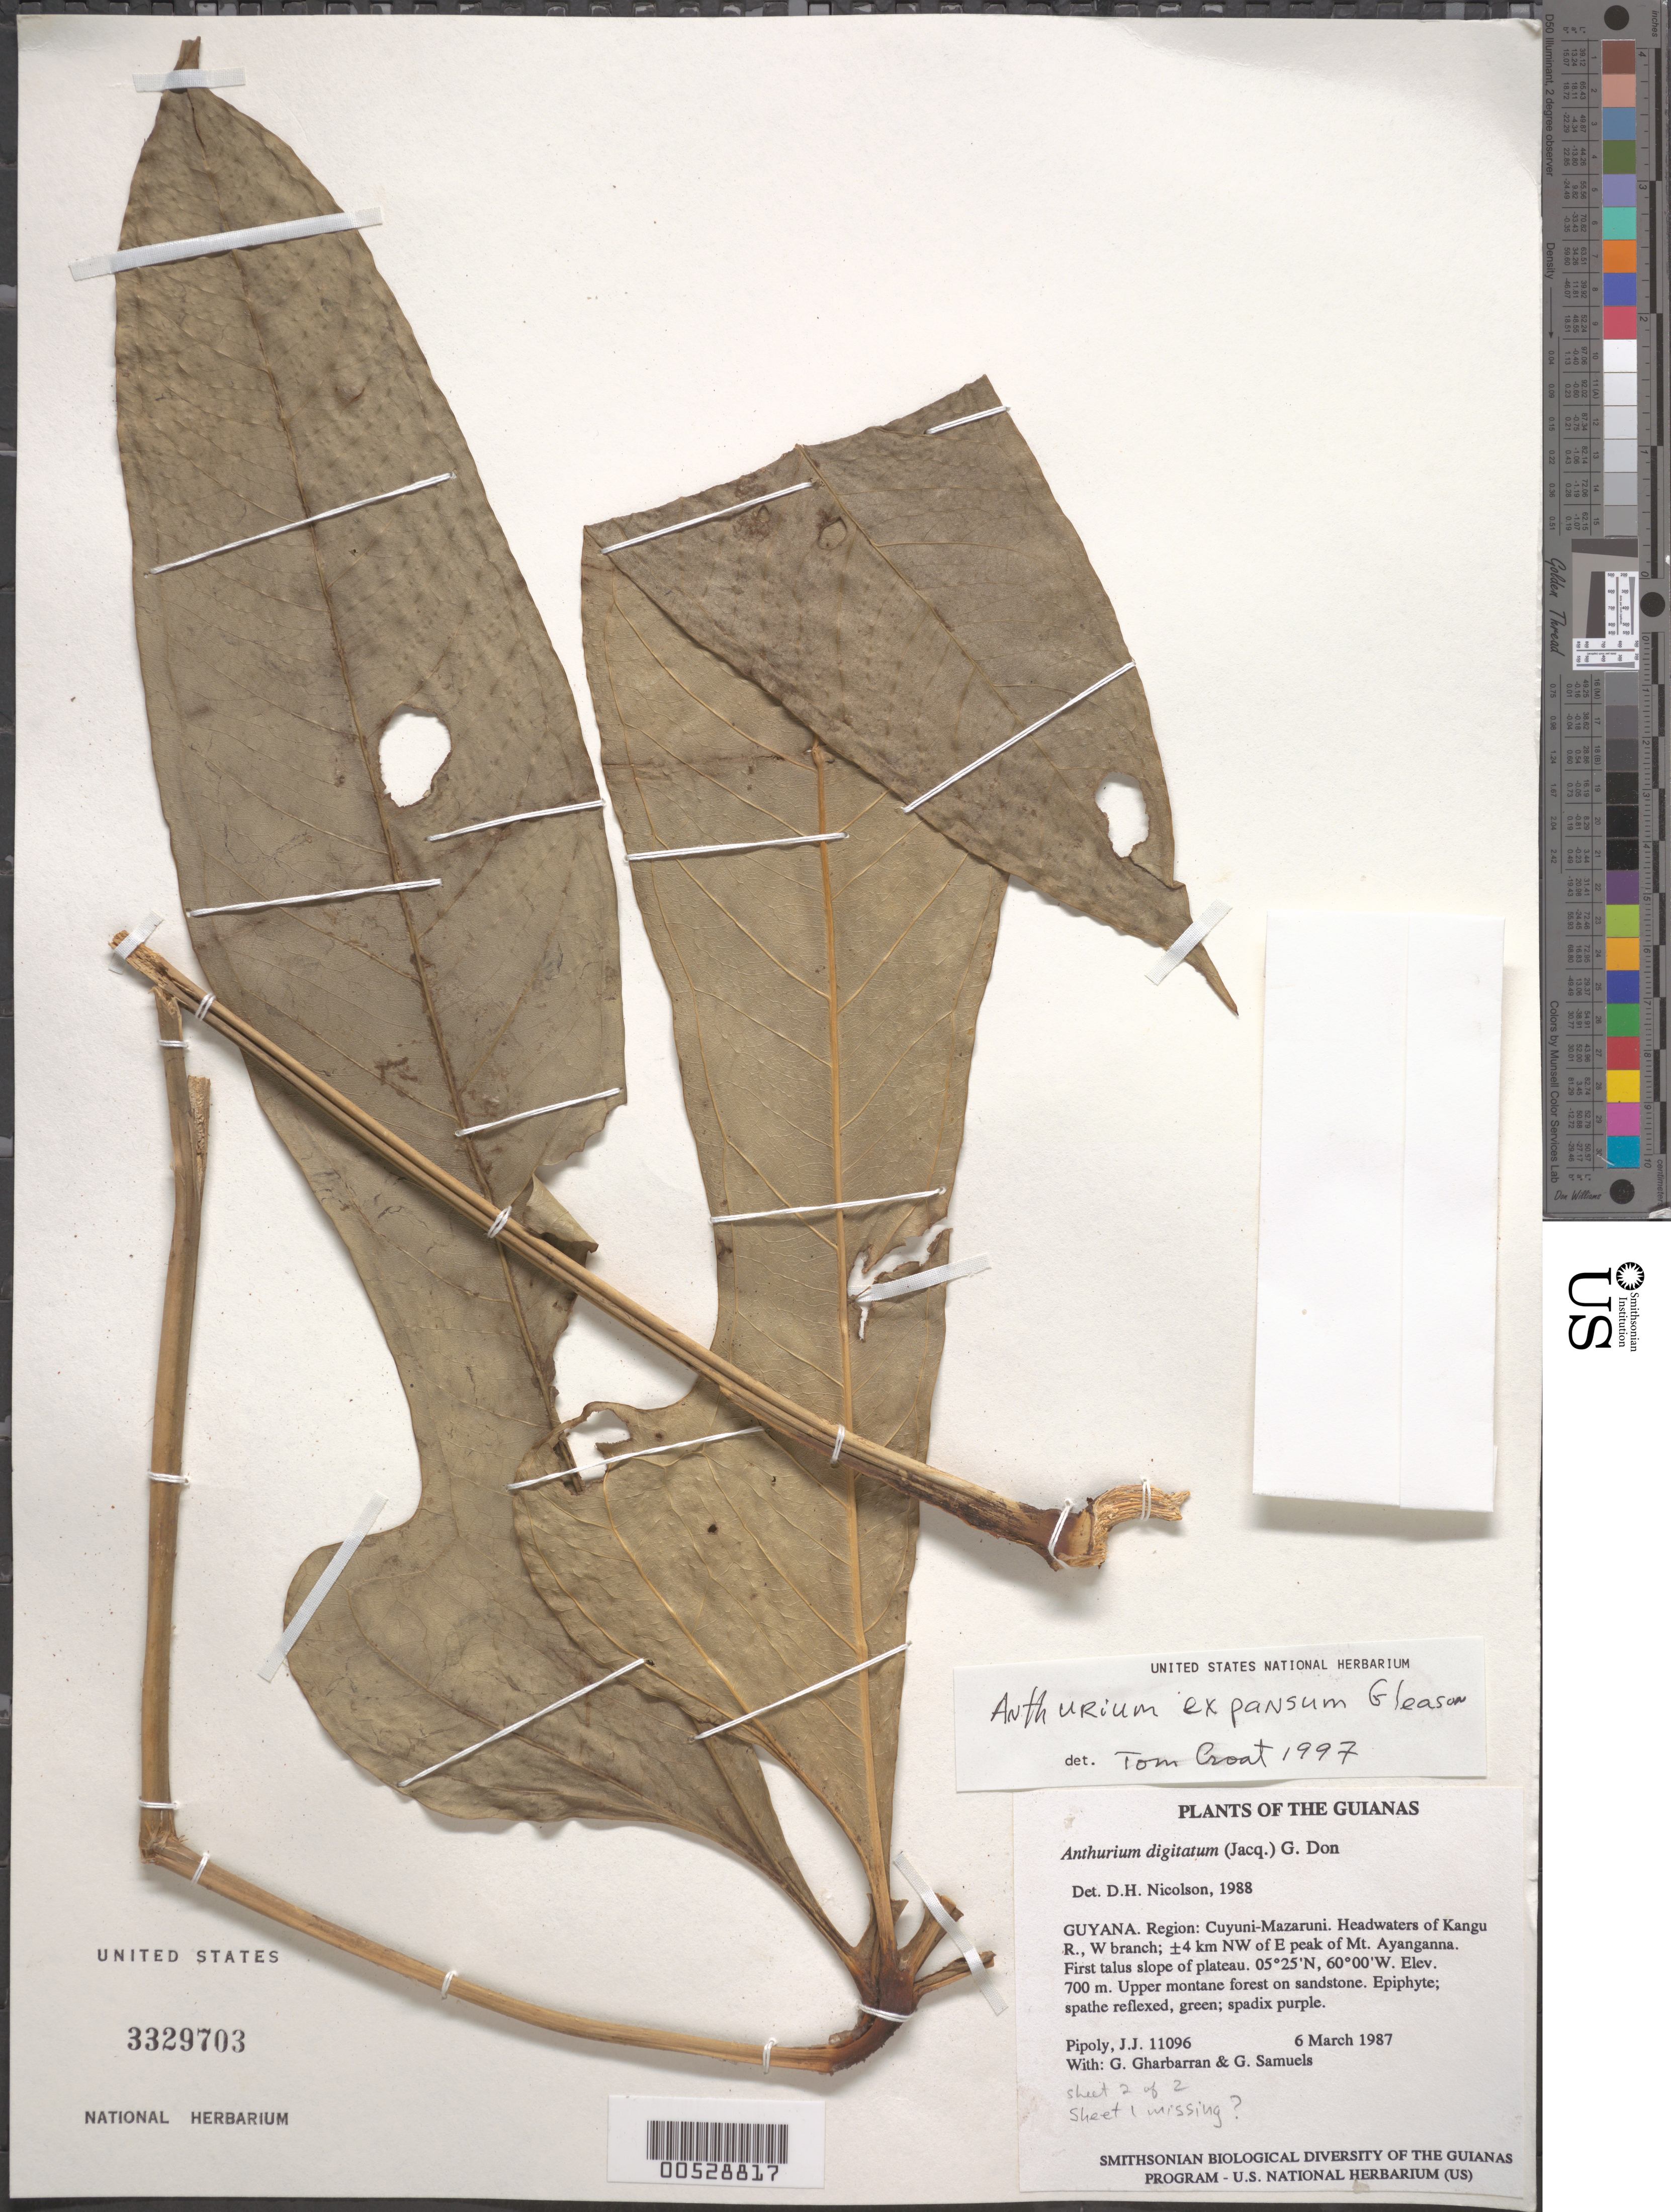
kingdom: Plantae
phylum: Tracheophyta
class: Liliopsida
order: Alismatales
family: Araceae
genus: Anthurium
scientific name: Anthurium expansum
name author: Gleason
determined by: Croat, Thomas B., Missouri Botanical Garden (MO)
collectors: J. J. Pipoly, G. Gharbarran & G. Samuels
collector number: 11096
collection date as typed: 6 March 1987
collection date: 1987-03-06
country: Guyana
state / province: Cuyuni-Mazaruni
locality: Headwaters of Kangu R., W branch; ±4 km NW of E peak of Mt. Ayanganna. First talus slope of plateau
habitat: Upper montane forest on sandstone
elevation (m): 700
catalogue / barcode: US 3329703